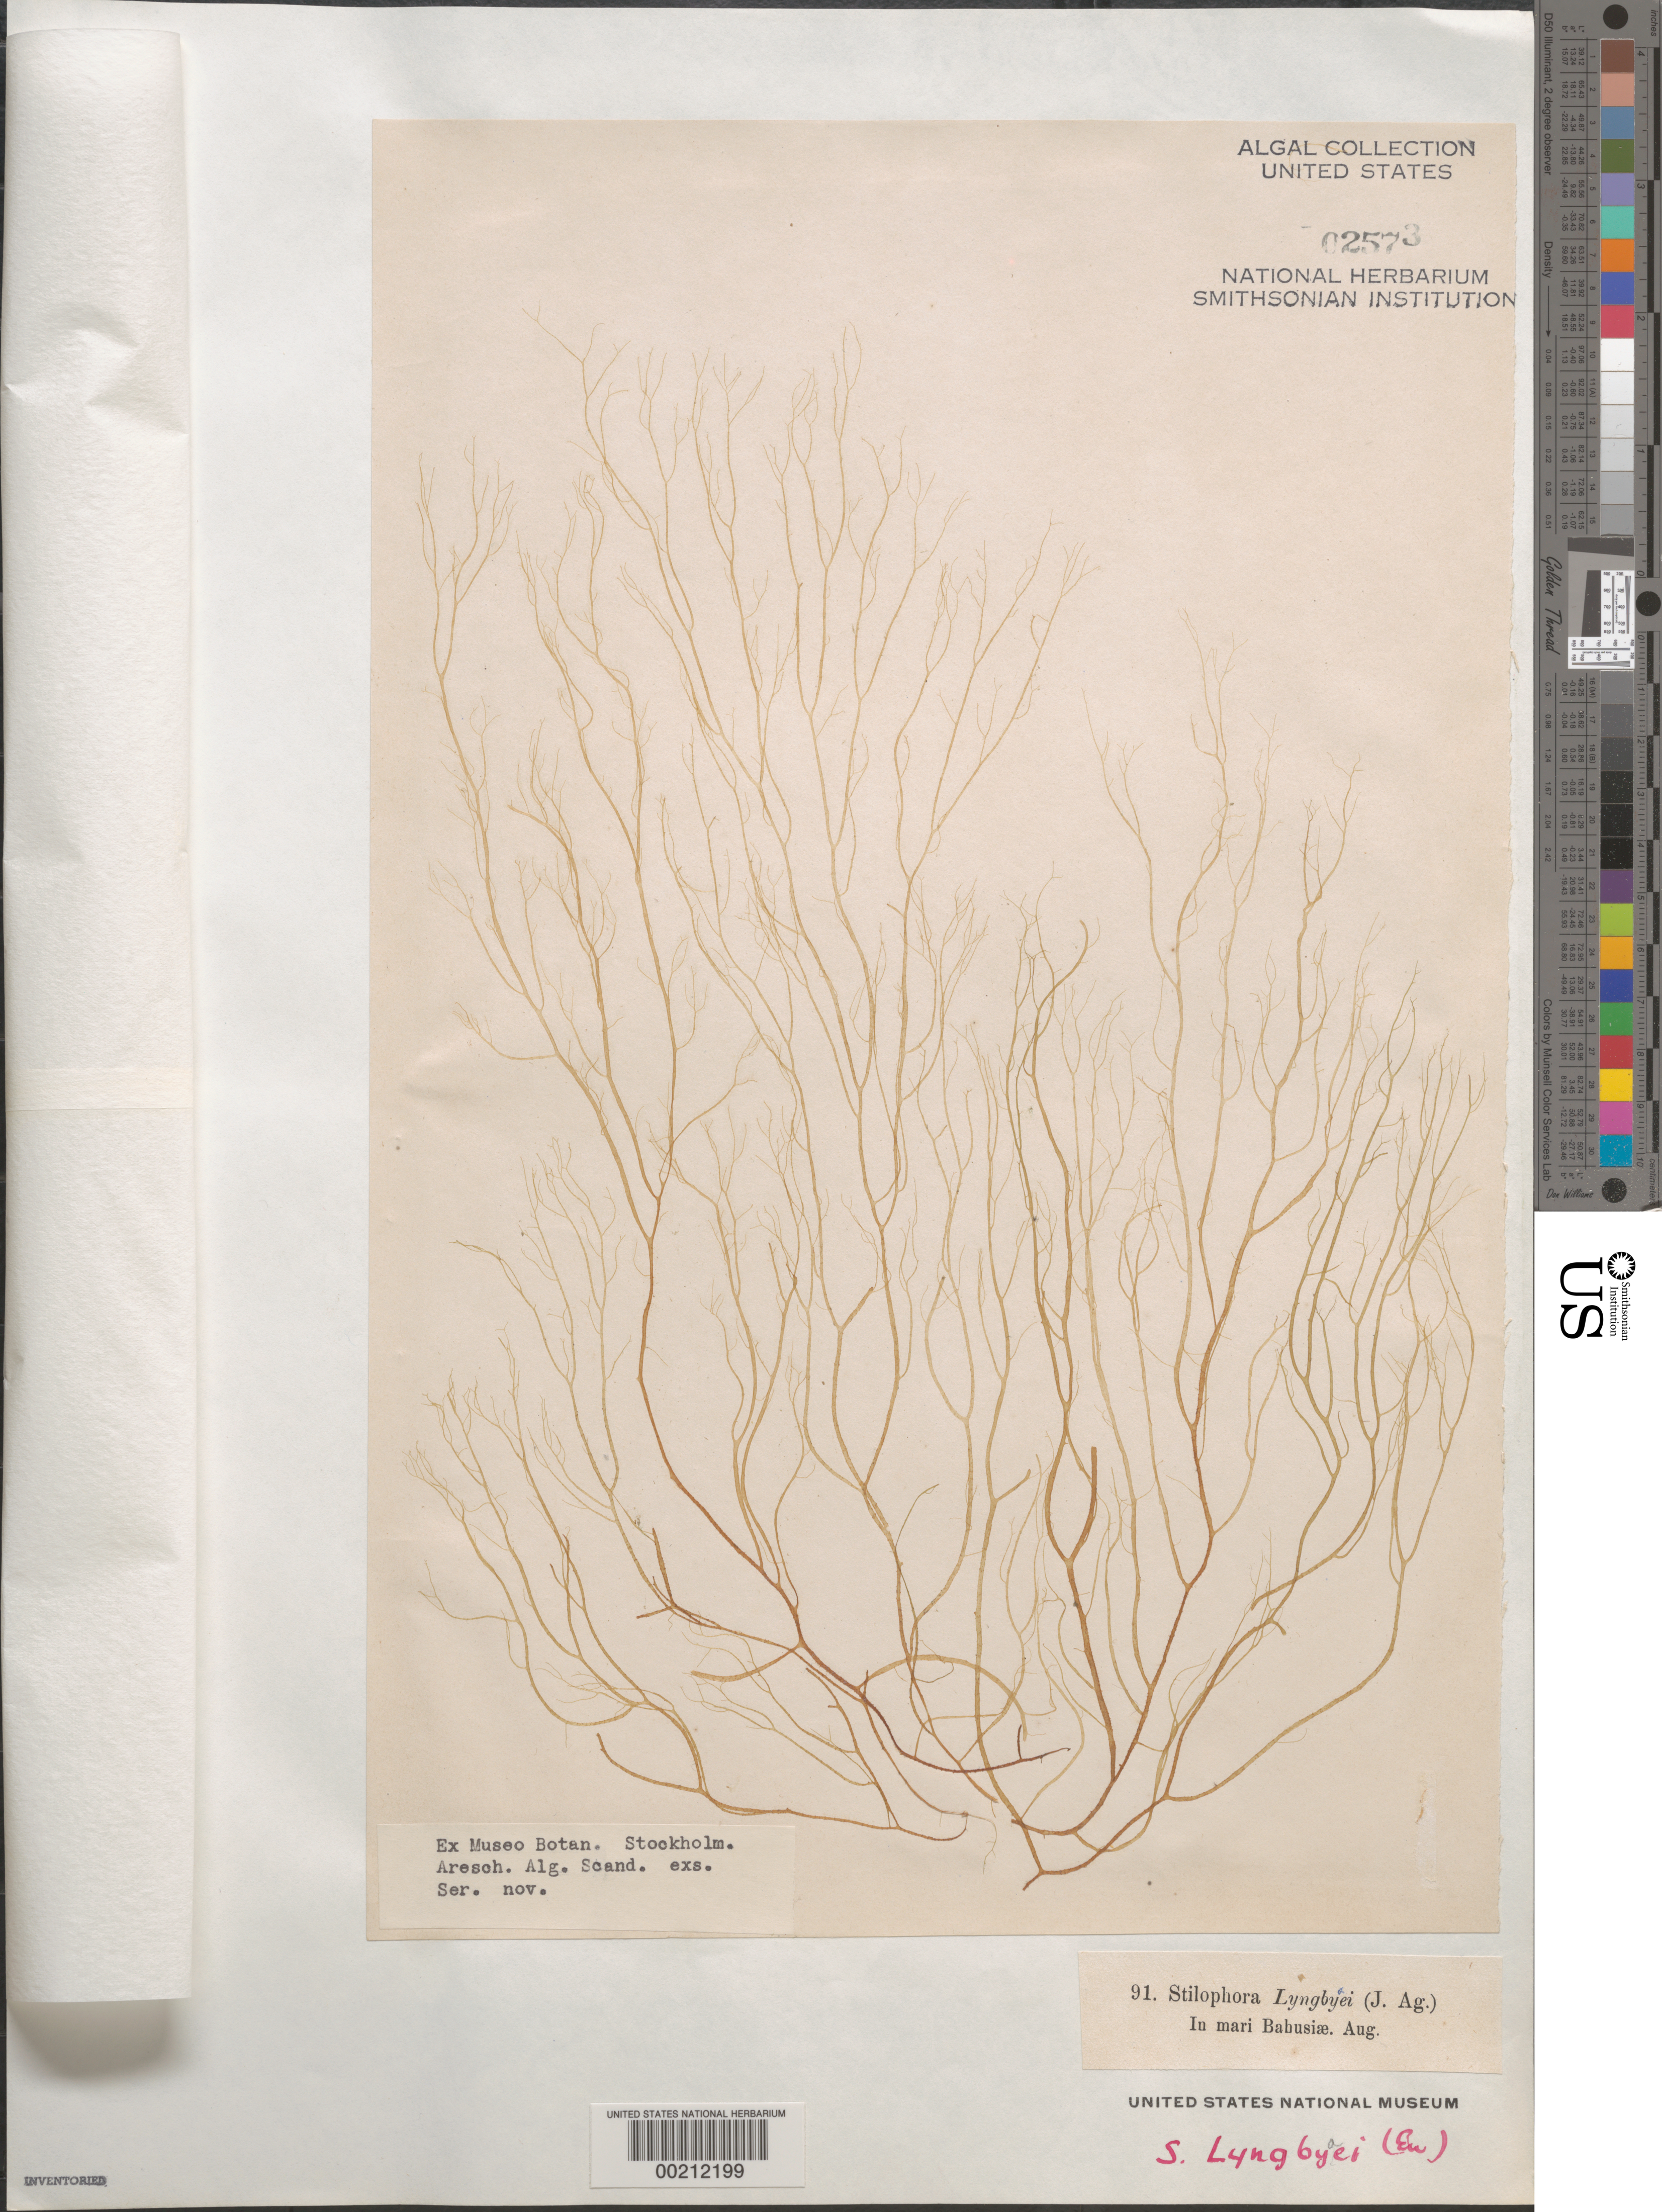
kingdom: Chromista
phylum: Ochrophyta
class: Phaeophyceae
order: Ectocarpales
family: Chordariaceae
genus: Spermatochnus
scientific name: Spermatochnus paradoxus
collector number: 91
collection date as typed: Aug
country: Sweden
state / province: Västra Götaland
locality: Bohus bay (mari bahusiae)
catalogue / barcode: US 2573